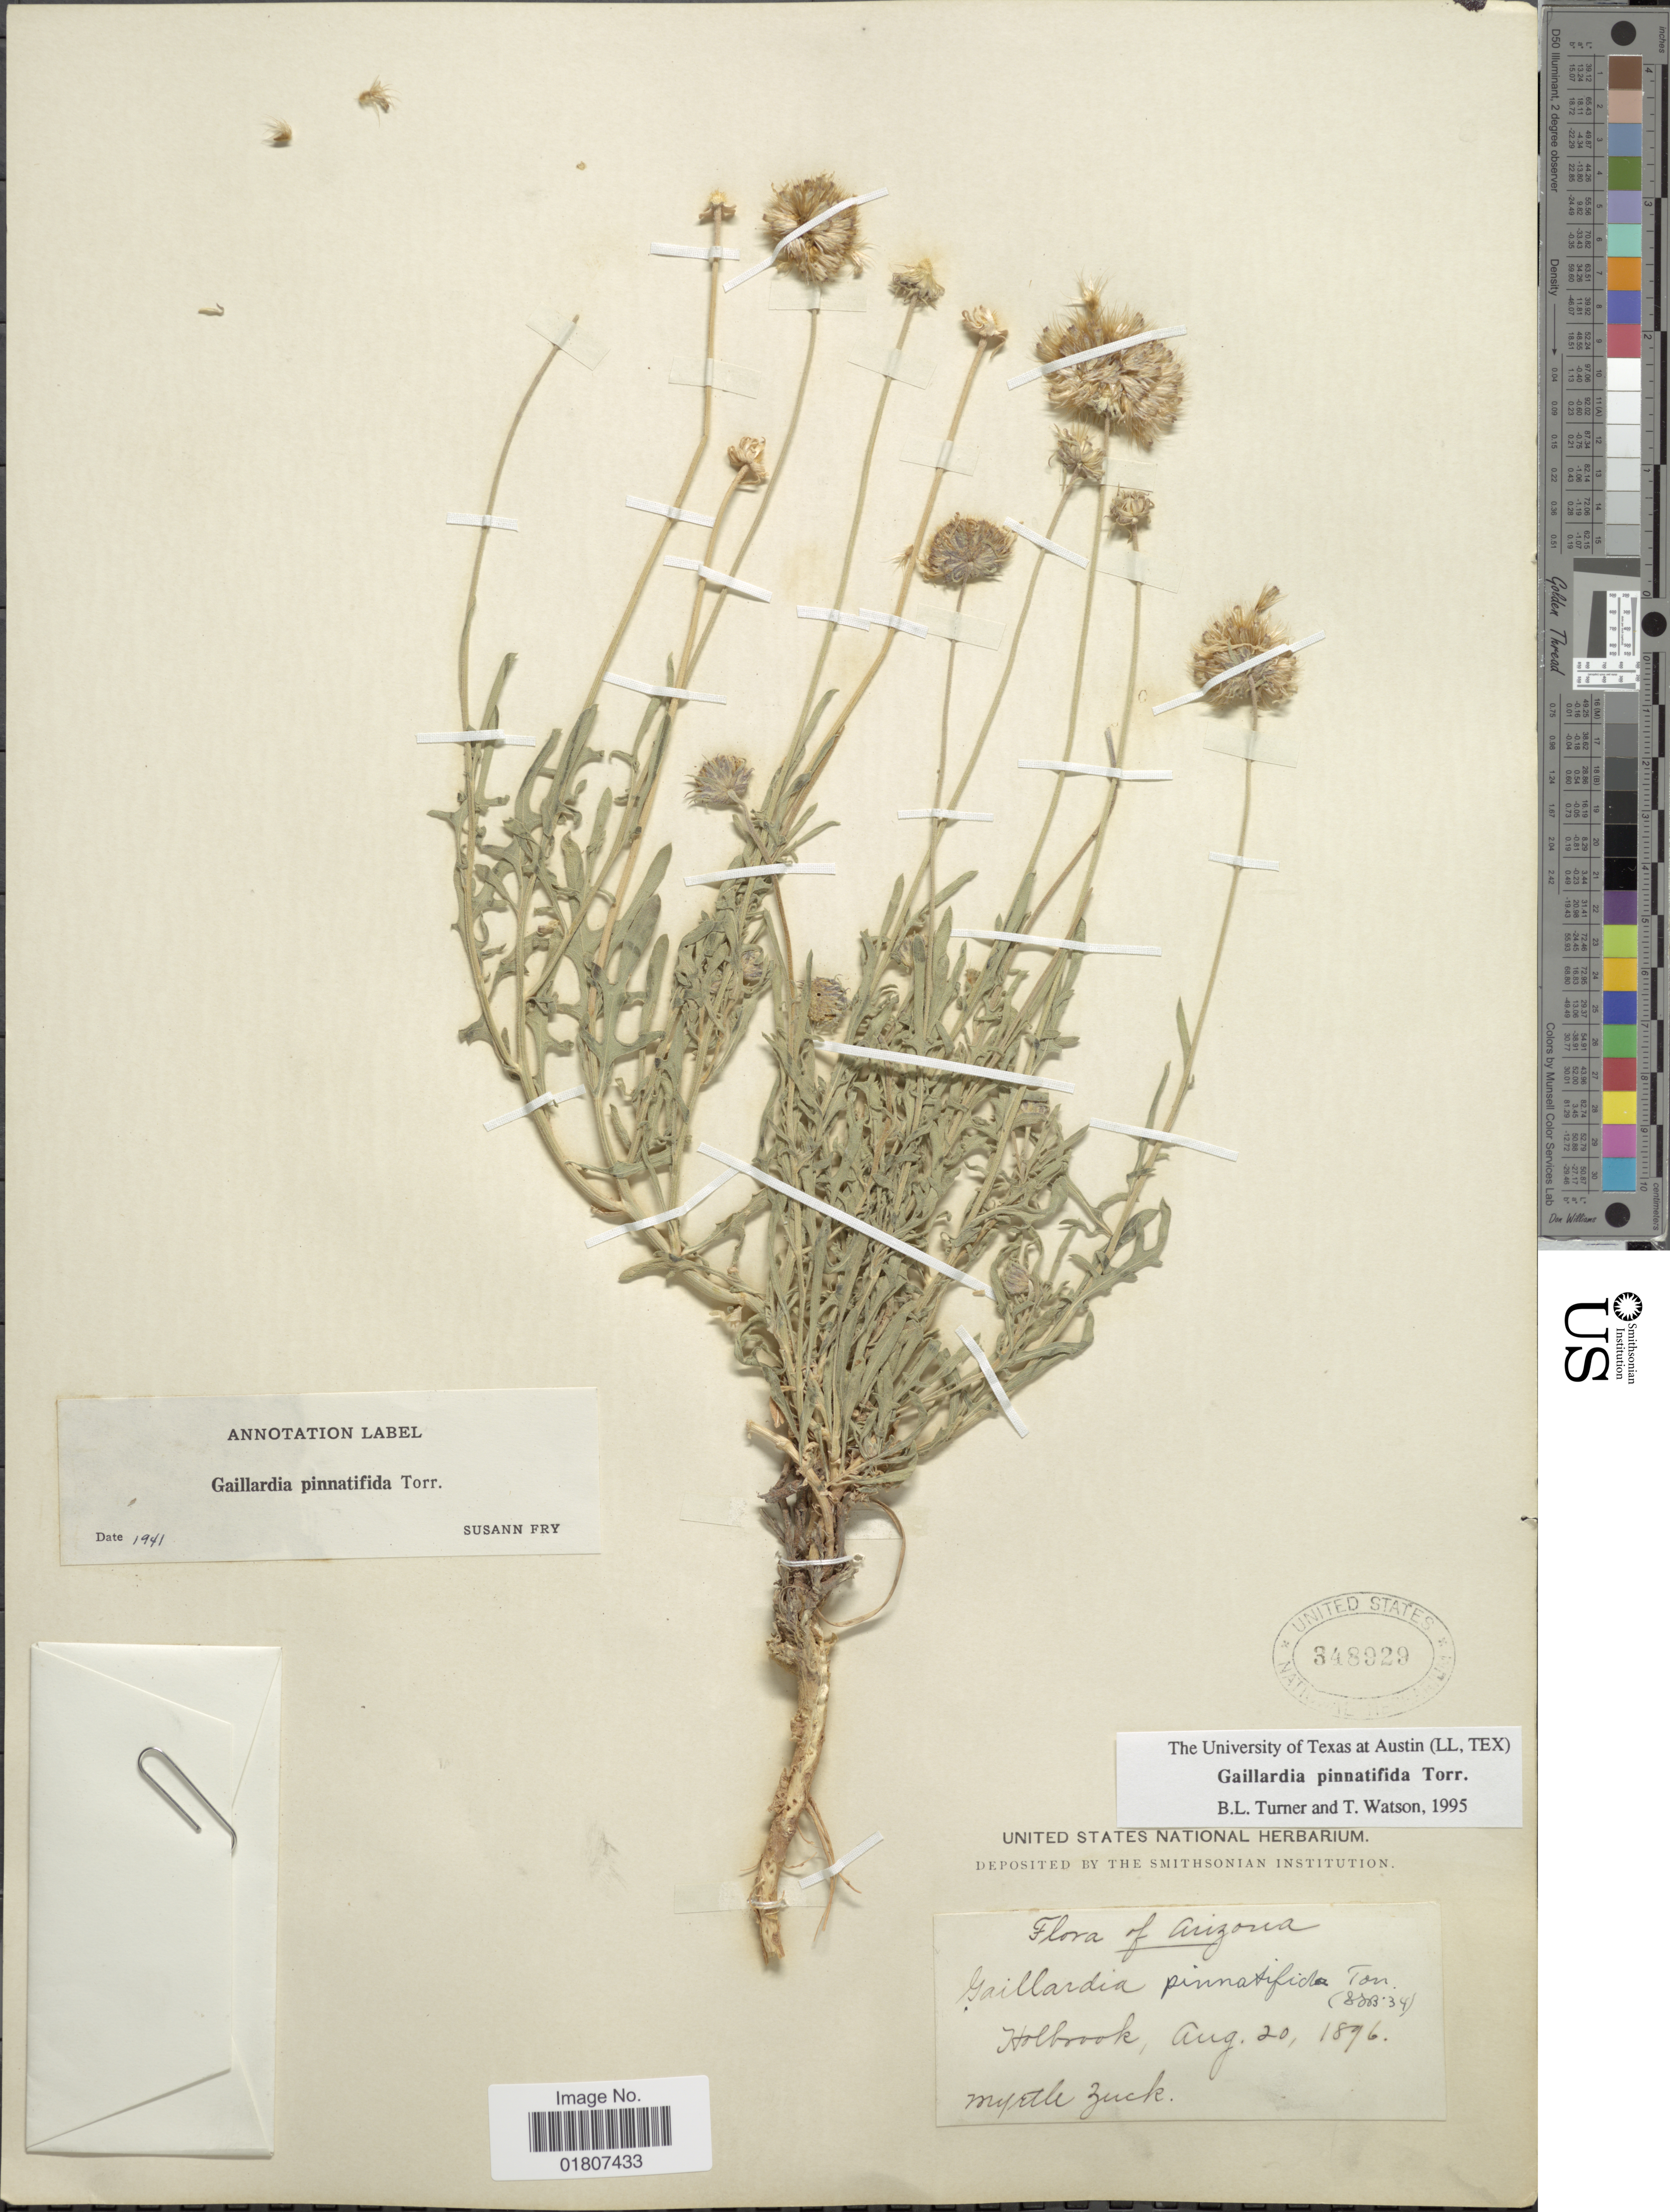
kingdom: Plantae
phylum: Tracheophyta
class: Magnoliopsida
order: Asterales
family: Asteraceae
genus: Gaillardia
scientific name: Gaillardia pinnatifida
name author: Torr.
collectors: M. Zuck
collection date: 1896-08-20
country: United States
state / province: Arizona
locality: Holbrook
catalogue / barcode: US 348929